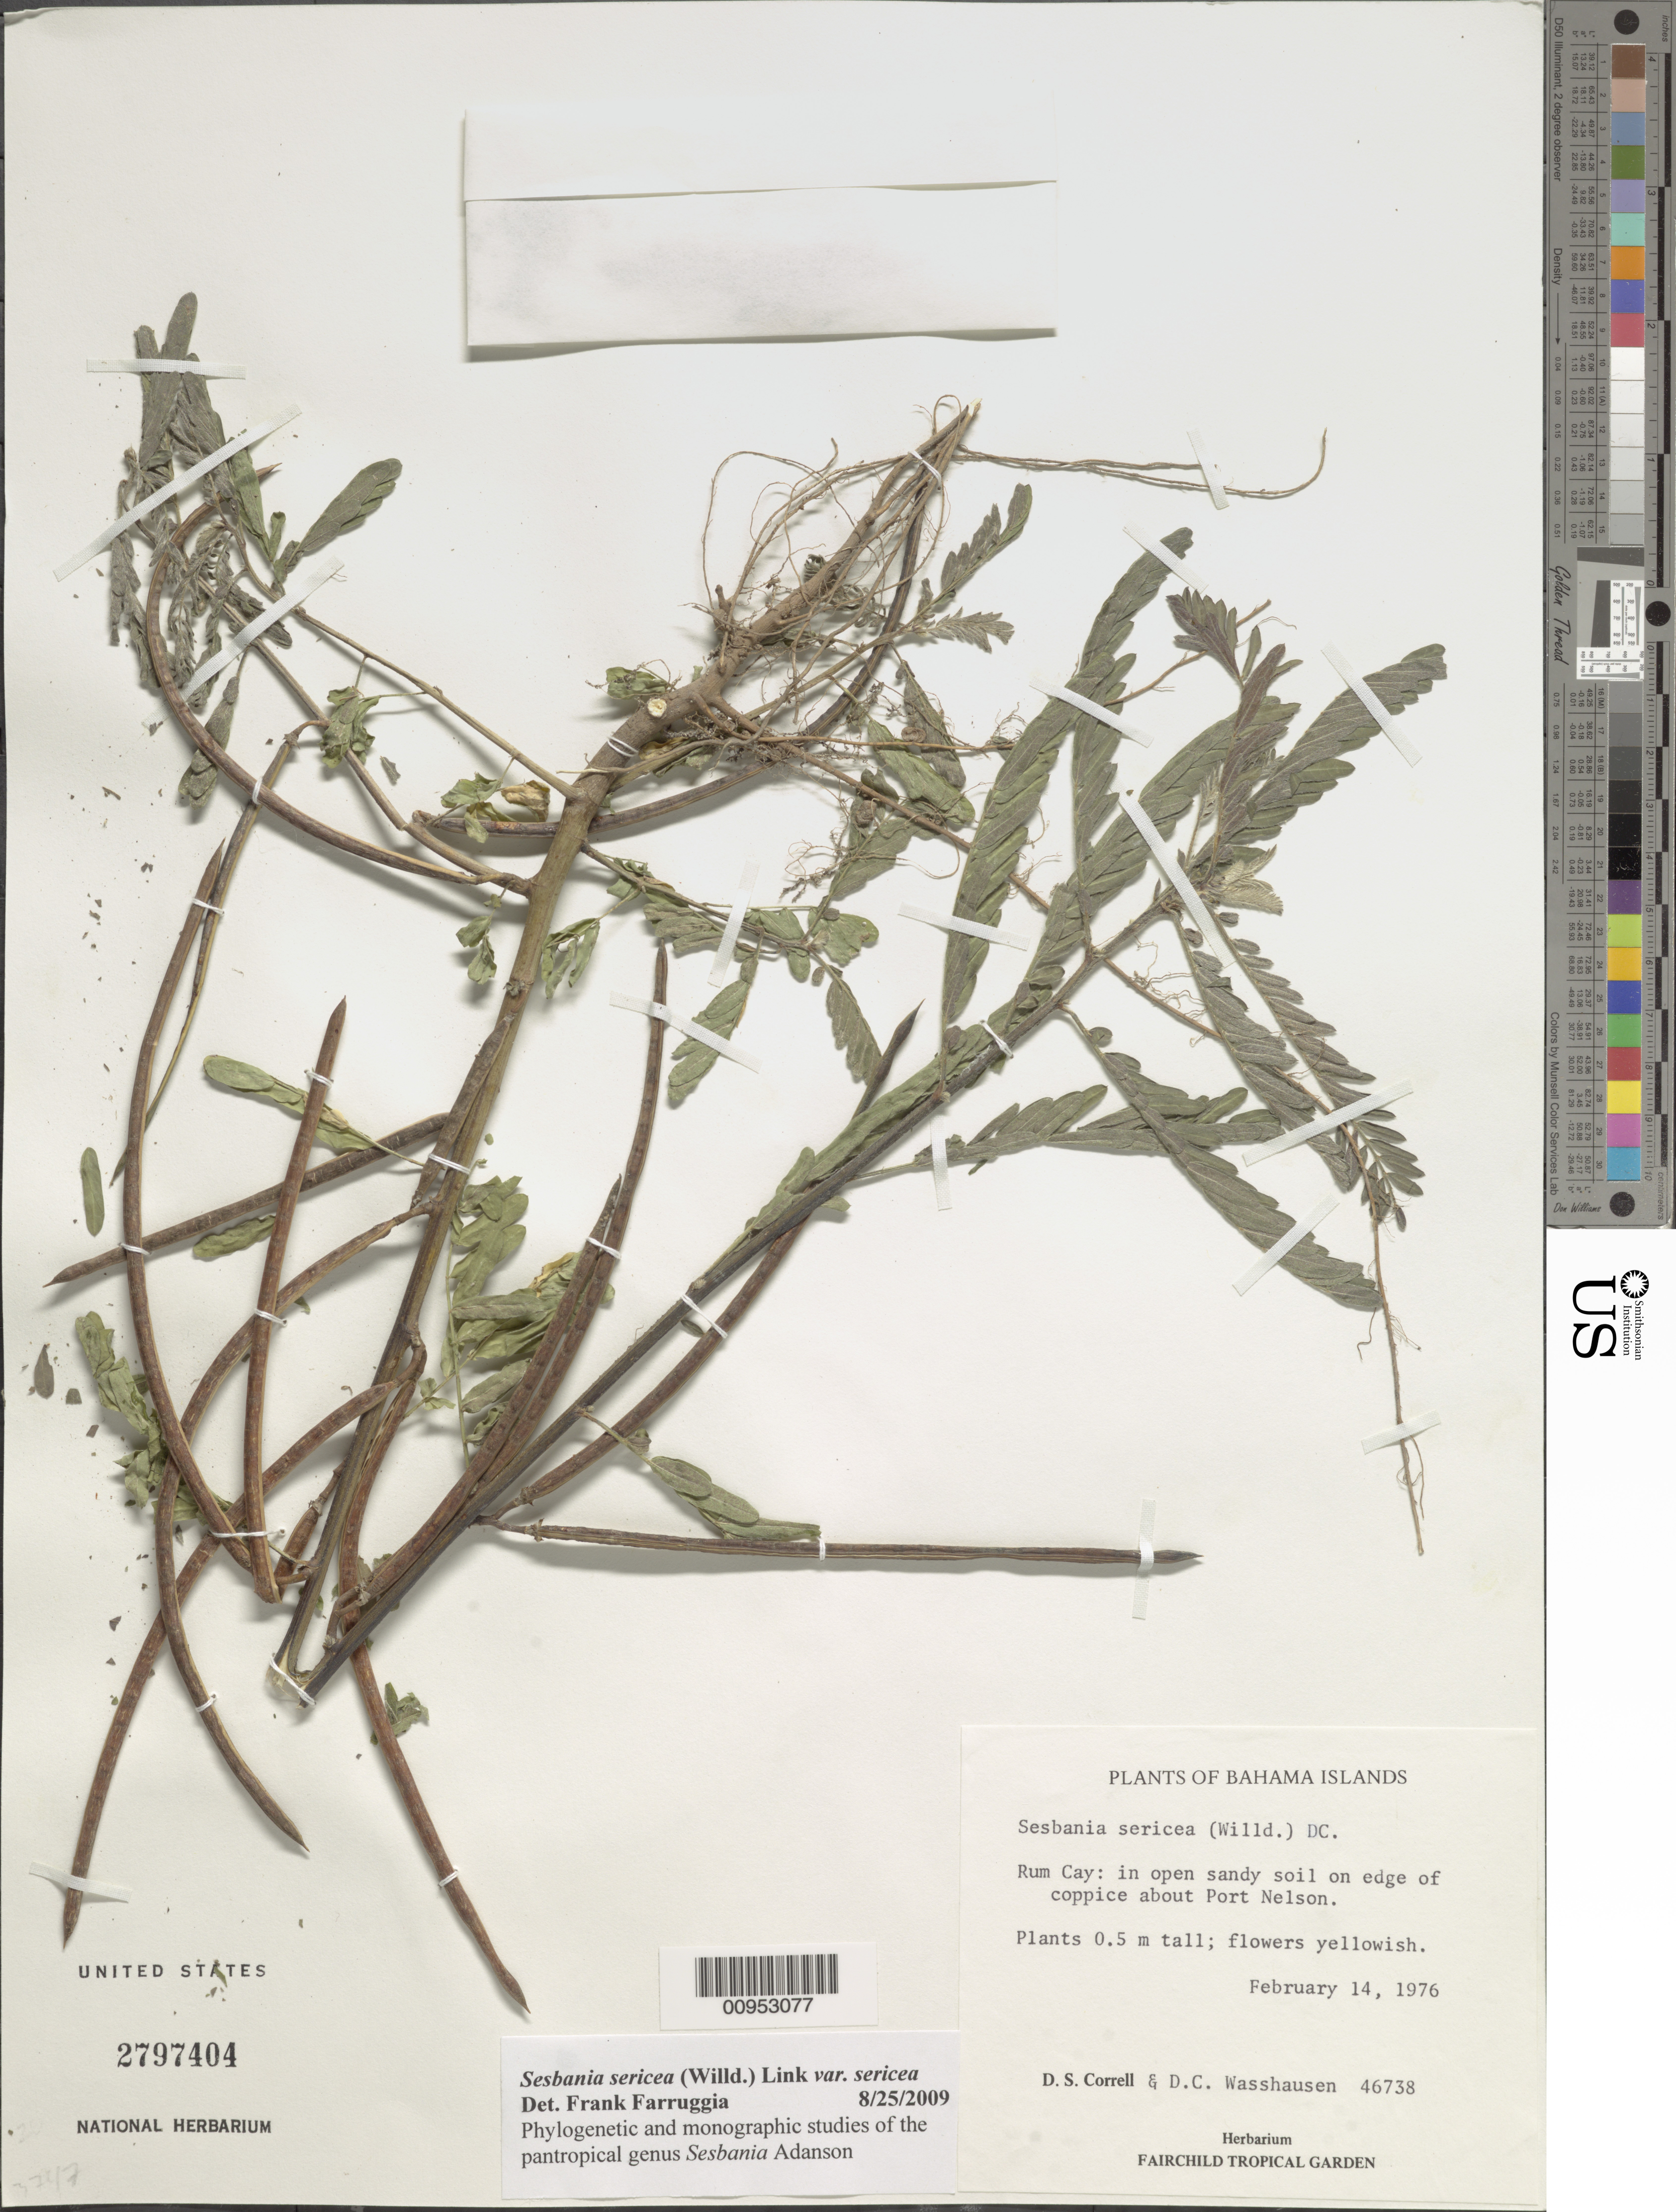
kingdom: Plantae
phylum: Tracheophyta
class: Magnoliopsida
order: Fabales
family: Fabaceae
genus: Sesbania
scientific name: Sesbania sericea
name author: (Willd.) Link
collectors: D. S. Correll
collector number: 46738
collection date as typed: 14 Feb 1976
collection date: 1976-02-14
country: Bahamas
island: Rum Cay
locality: Port Nelson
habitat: In open sandy soil on edge of coppice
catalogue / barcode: US 2797404